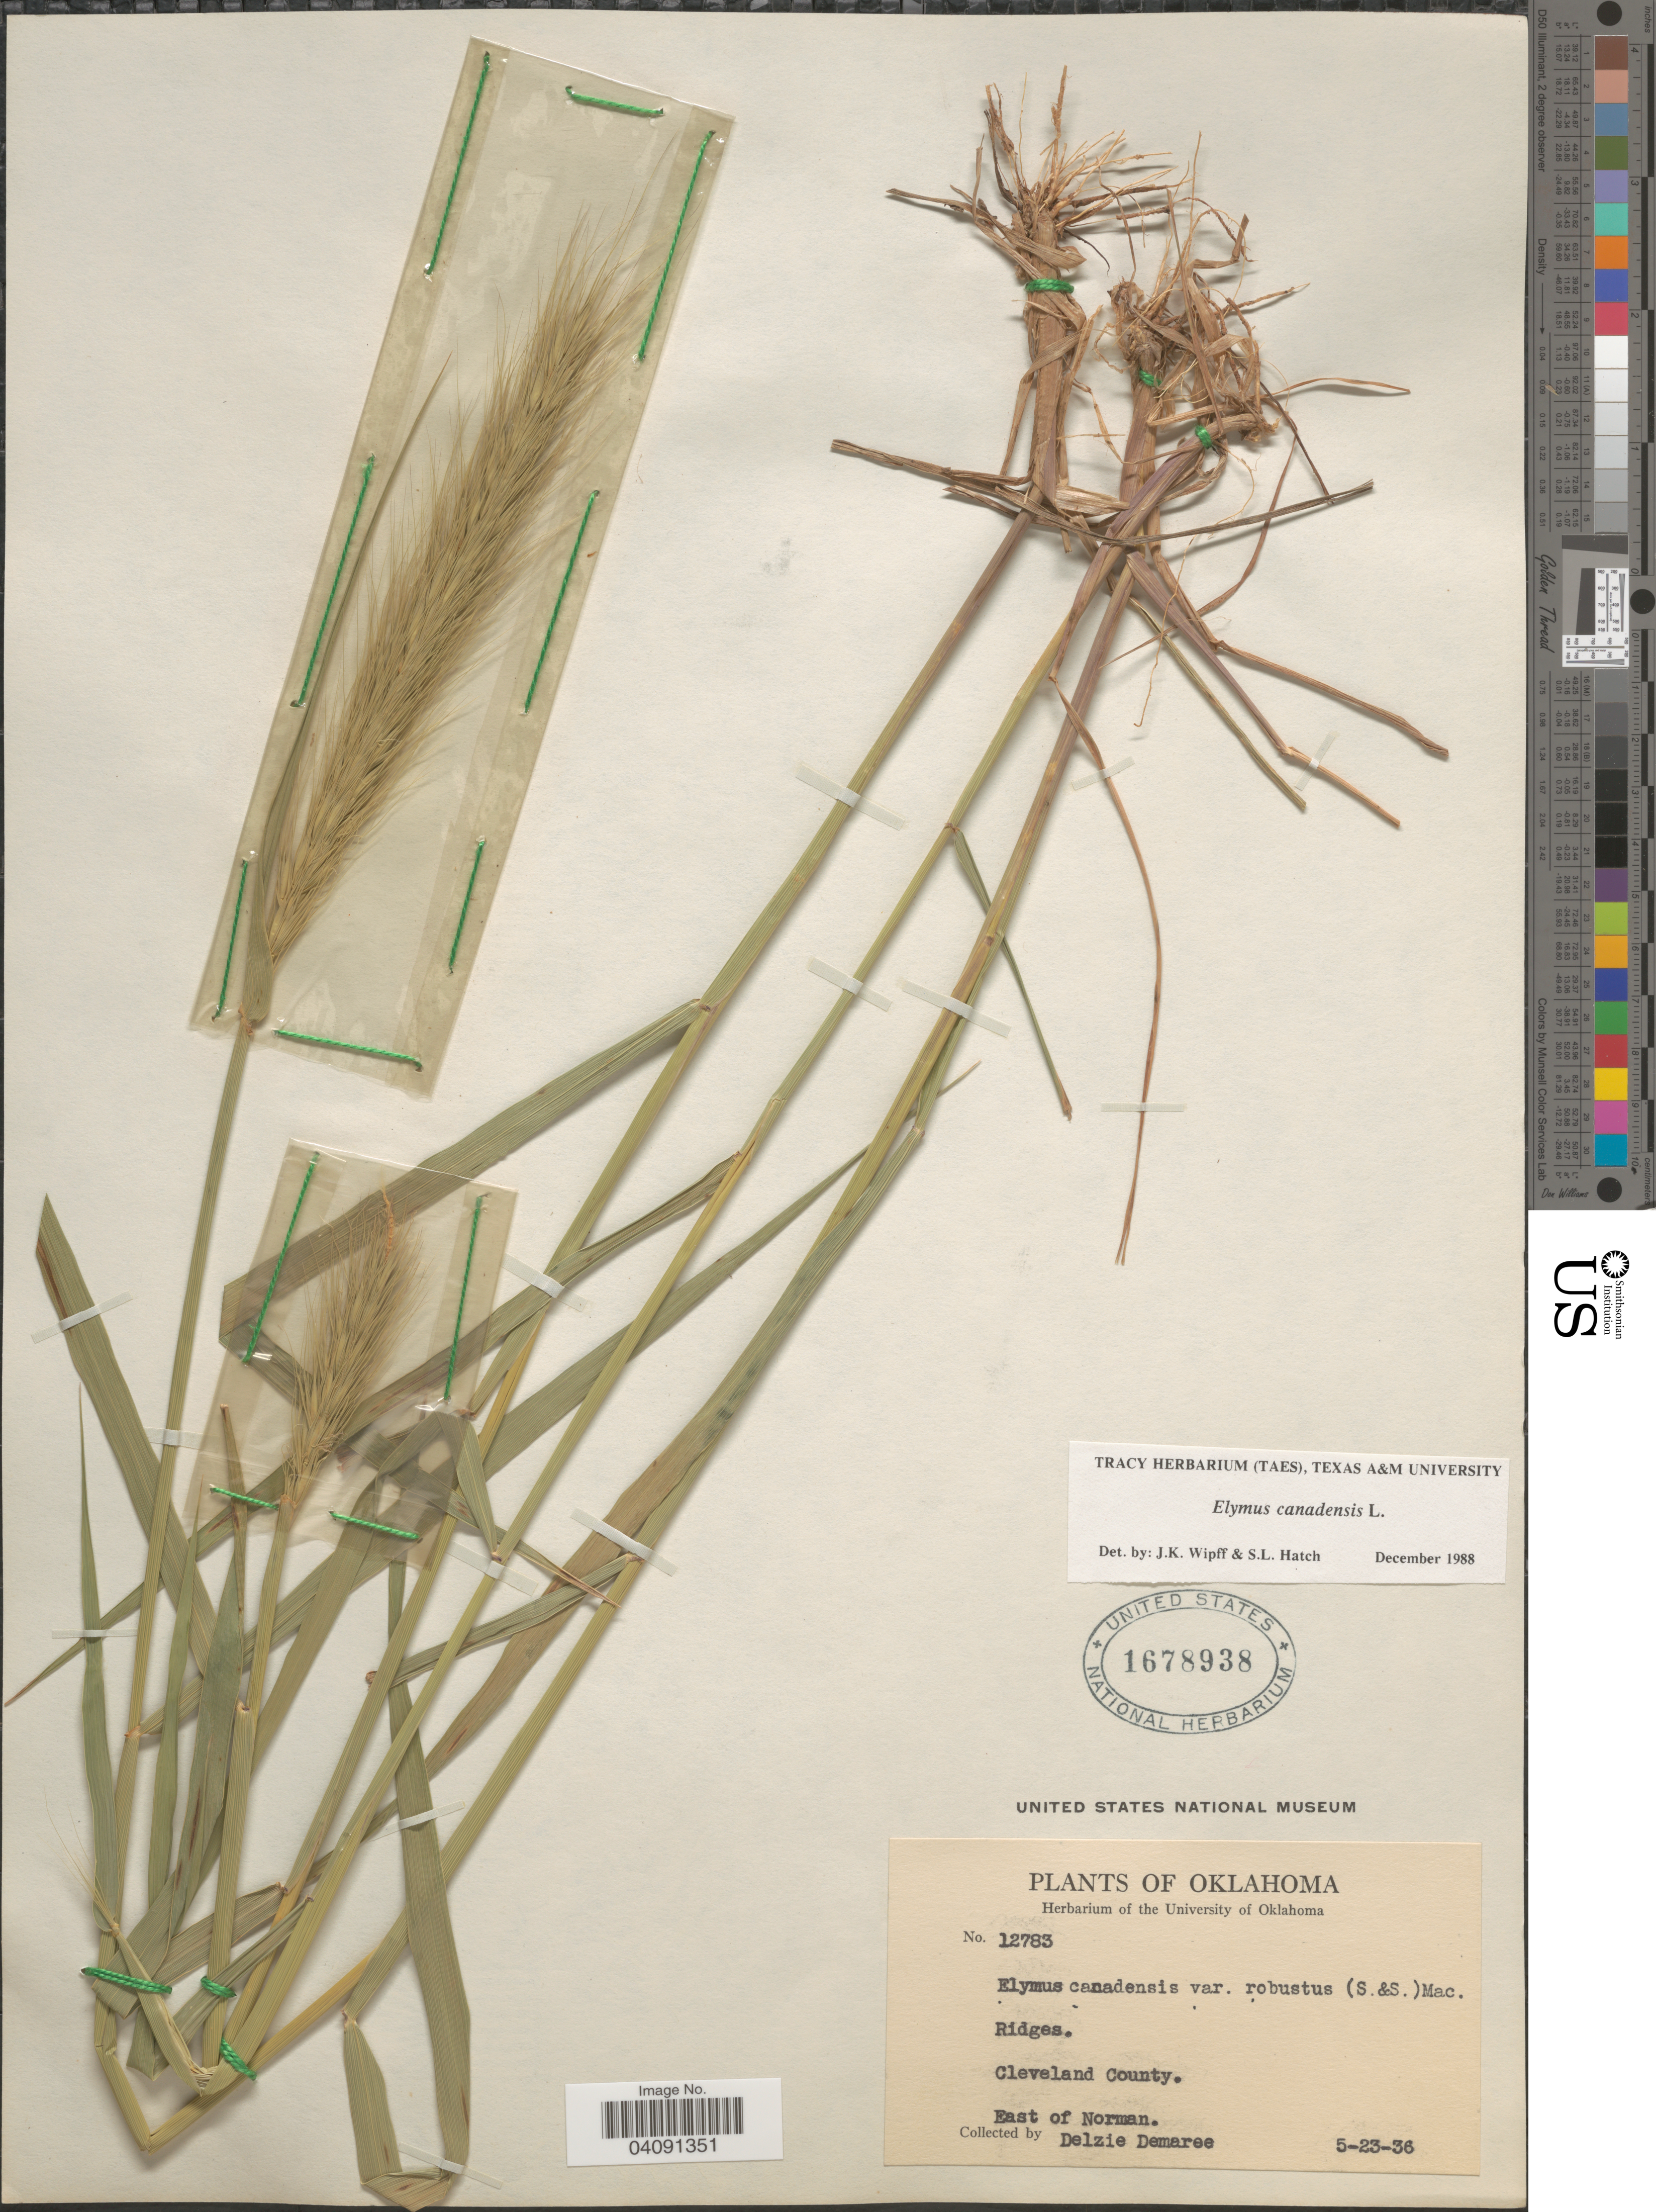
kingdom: Plantae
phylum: Tracheophyta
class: Liliopsida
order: Poales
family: Poaceae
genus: Elymus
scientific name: Elymus canadensis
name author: L.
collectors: D. Demaree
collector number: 12783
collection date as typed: Transcribed d/m/y: 23/5/36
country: United States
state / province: Oklahoma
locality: Cleveland County. East of Norman.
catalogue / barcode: US 1678938